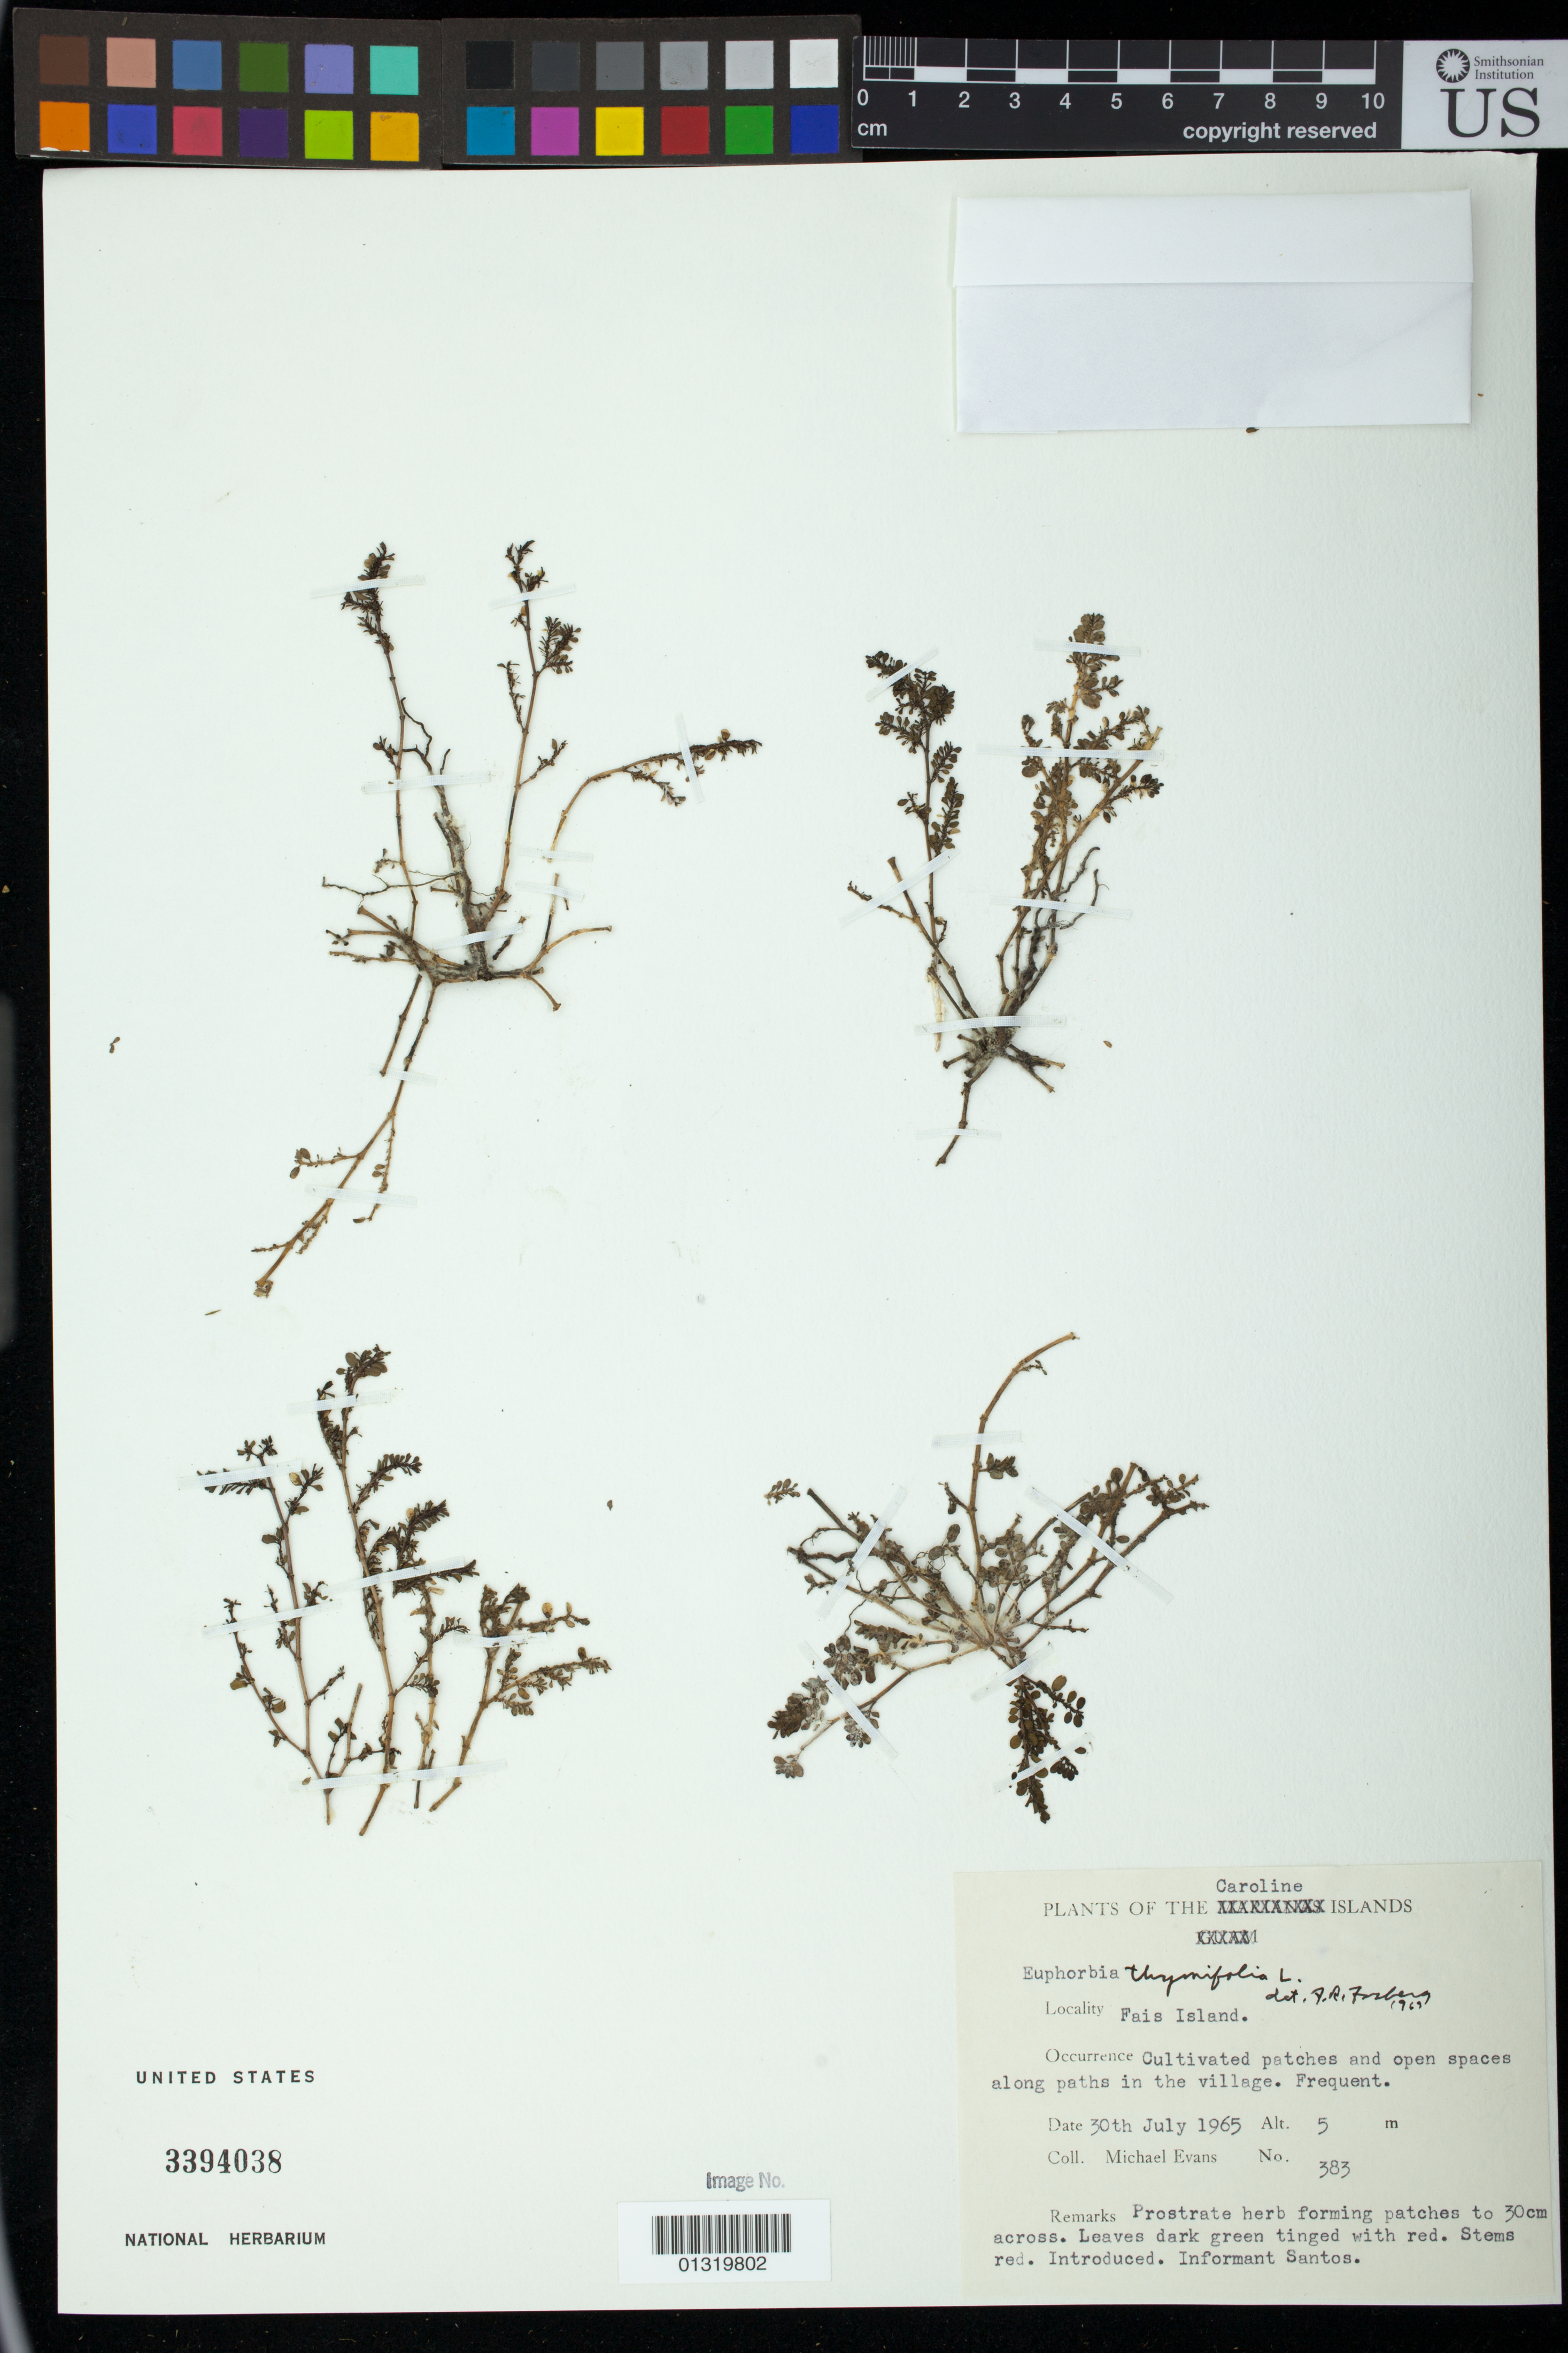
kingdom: Plantae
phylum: Tracheophyta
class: Magnoliopsida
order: Malpighiales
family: Euphorbiaceae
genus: Euphorbia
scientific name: Euphorbia thymifolia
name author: L.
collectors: M. Evans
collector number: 383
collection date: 1965-07-30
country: Micronesia, Federated States of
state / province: Yap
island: Fais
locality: Fais Island; in village.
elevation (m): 5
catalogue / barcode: US 3394038